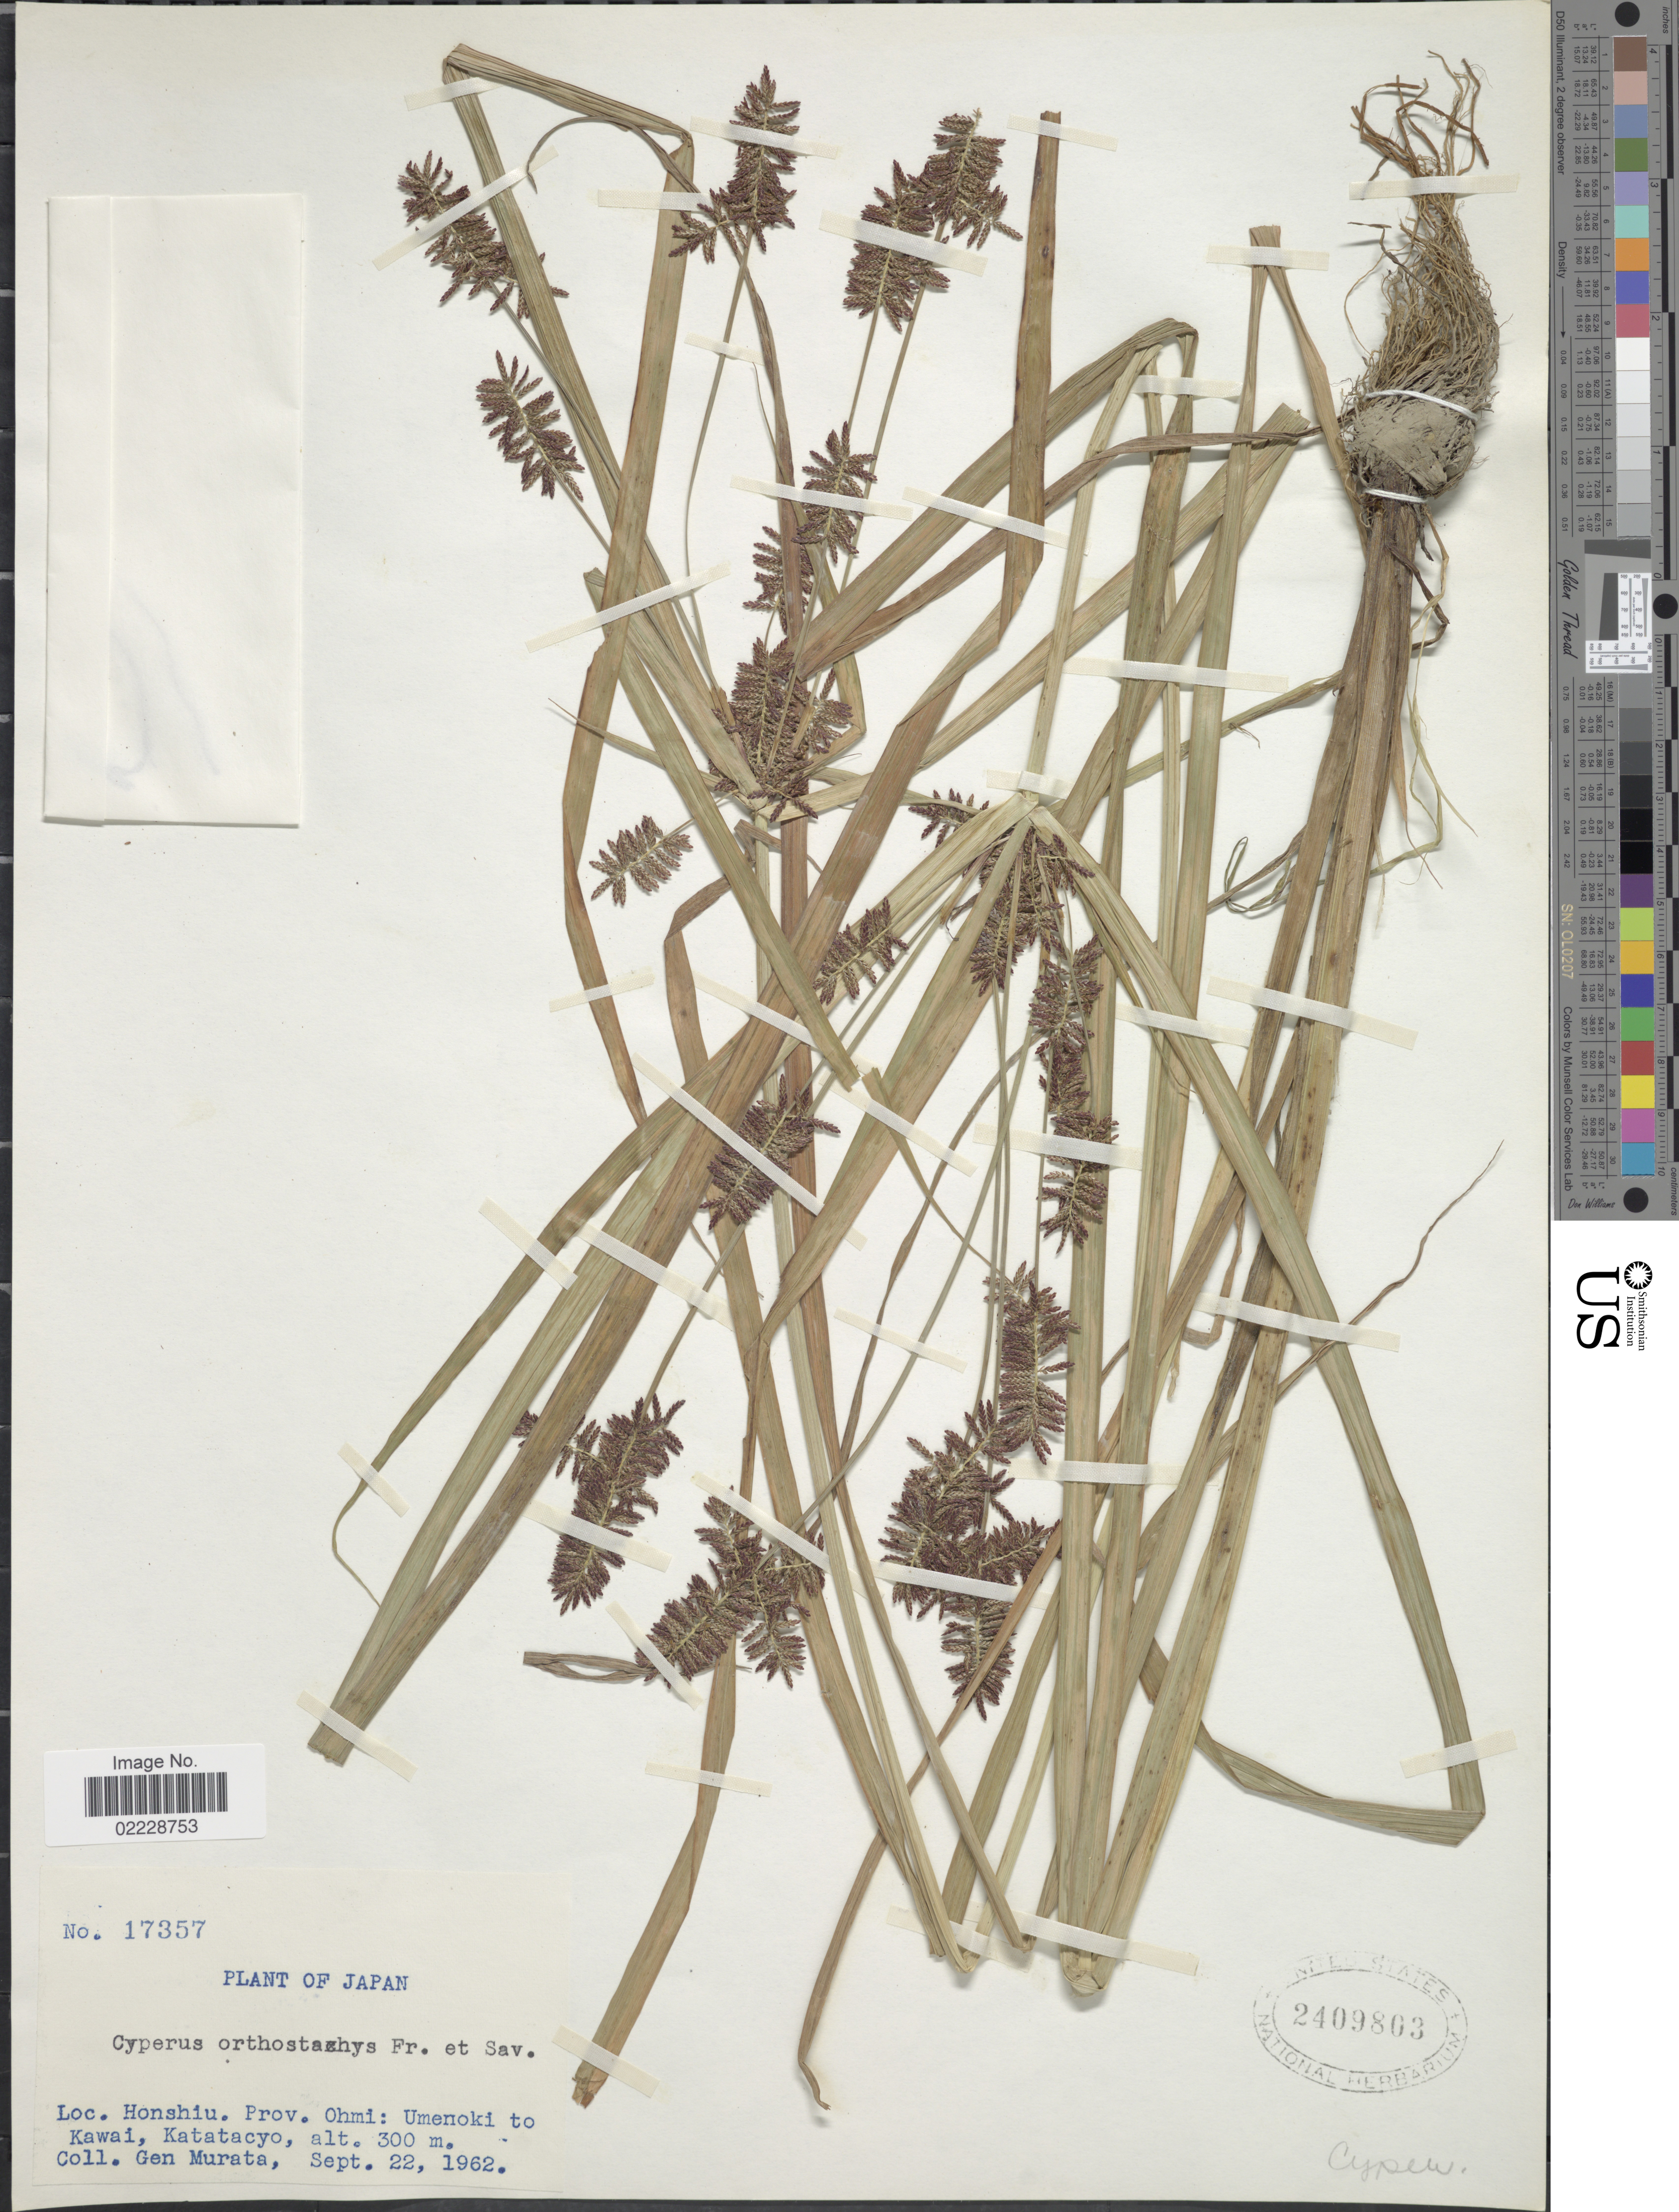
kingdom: Plantae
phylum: Tracheophyta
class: Liliopsida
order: Poales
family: Cyperaceae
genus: Cyperus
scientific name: Cyperus orthostachyus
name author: Franch. & Sav.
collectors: G. Murata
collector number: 17357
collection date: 1962-09-22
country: Japan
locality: Honshiu Prov. Ohmi: umenoki to Kawai, to Katatacyo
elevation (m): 300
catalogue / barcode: US 2409803